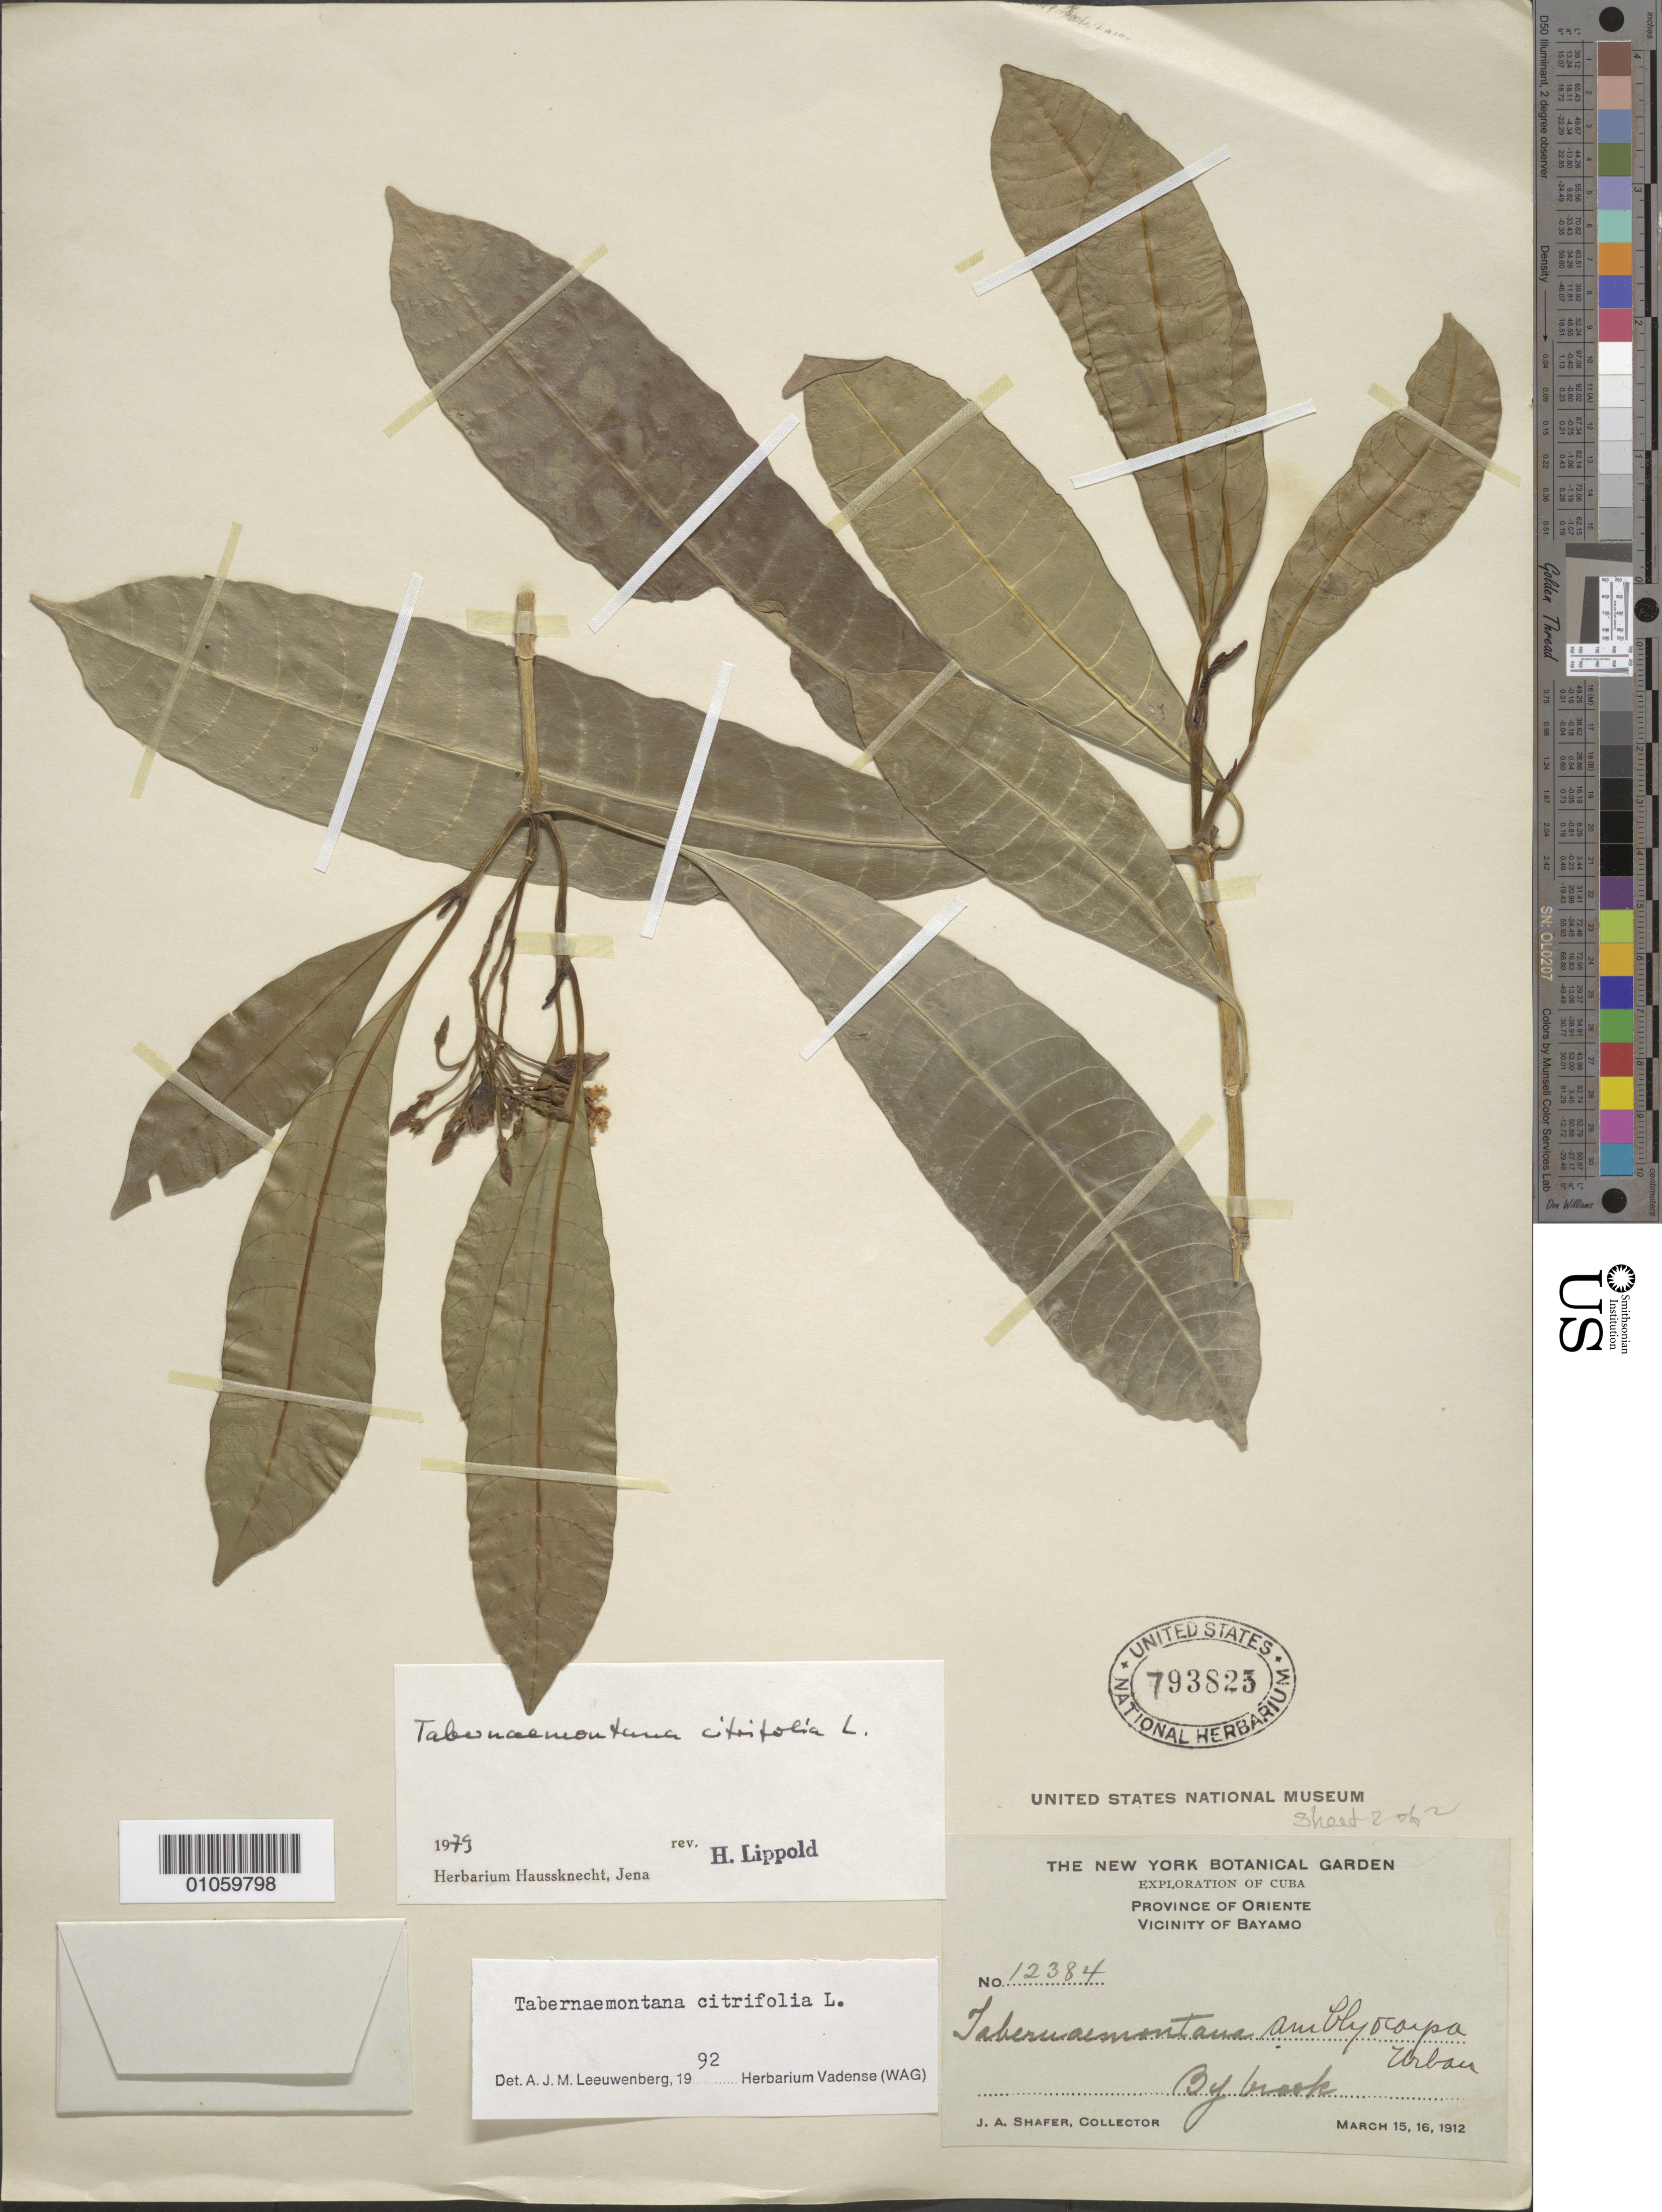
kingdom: Plantae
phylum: Tracheophyta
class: Magnoliopsida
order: Gentianales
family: Apocynaceae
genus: Tabernaemontana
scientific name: Tabernaemontana citrifolia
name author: L.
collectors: J. A. Shafer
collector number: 12384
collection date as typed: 15 Mar 1912 to 16 Mar 1912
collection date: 1912-03-15/1912-03-16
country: Cuba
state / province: Oriente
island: Cuba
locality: By brook, vicinity of Bayamo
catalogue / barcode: US 793825